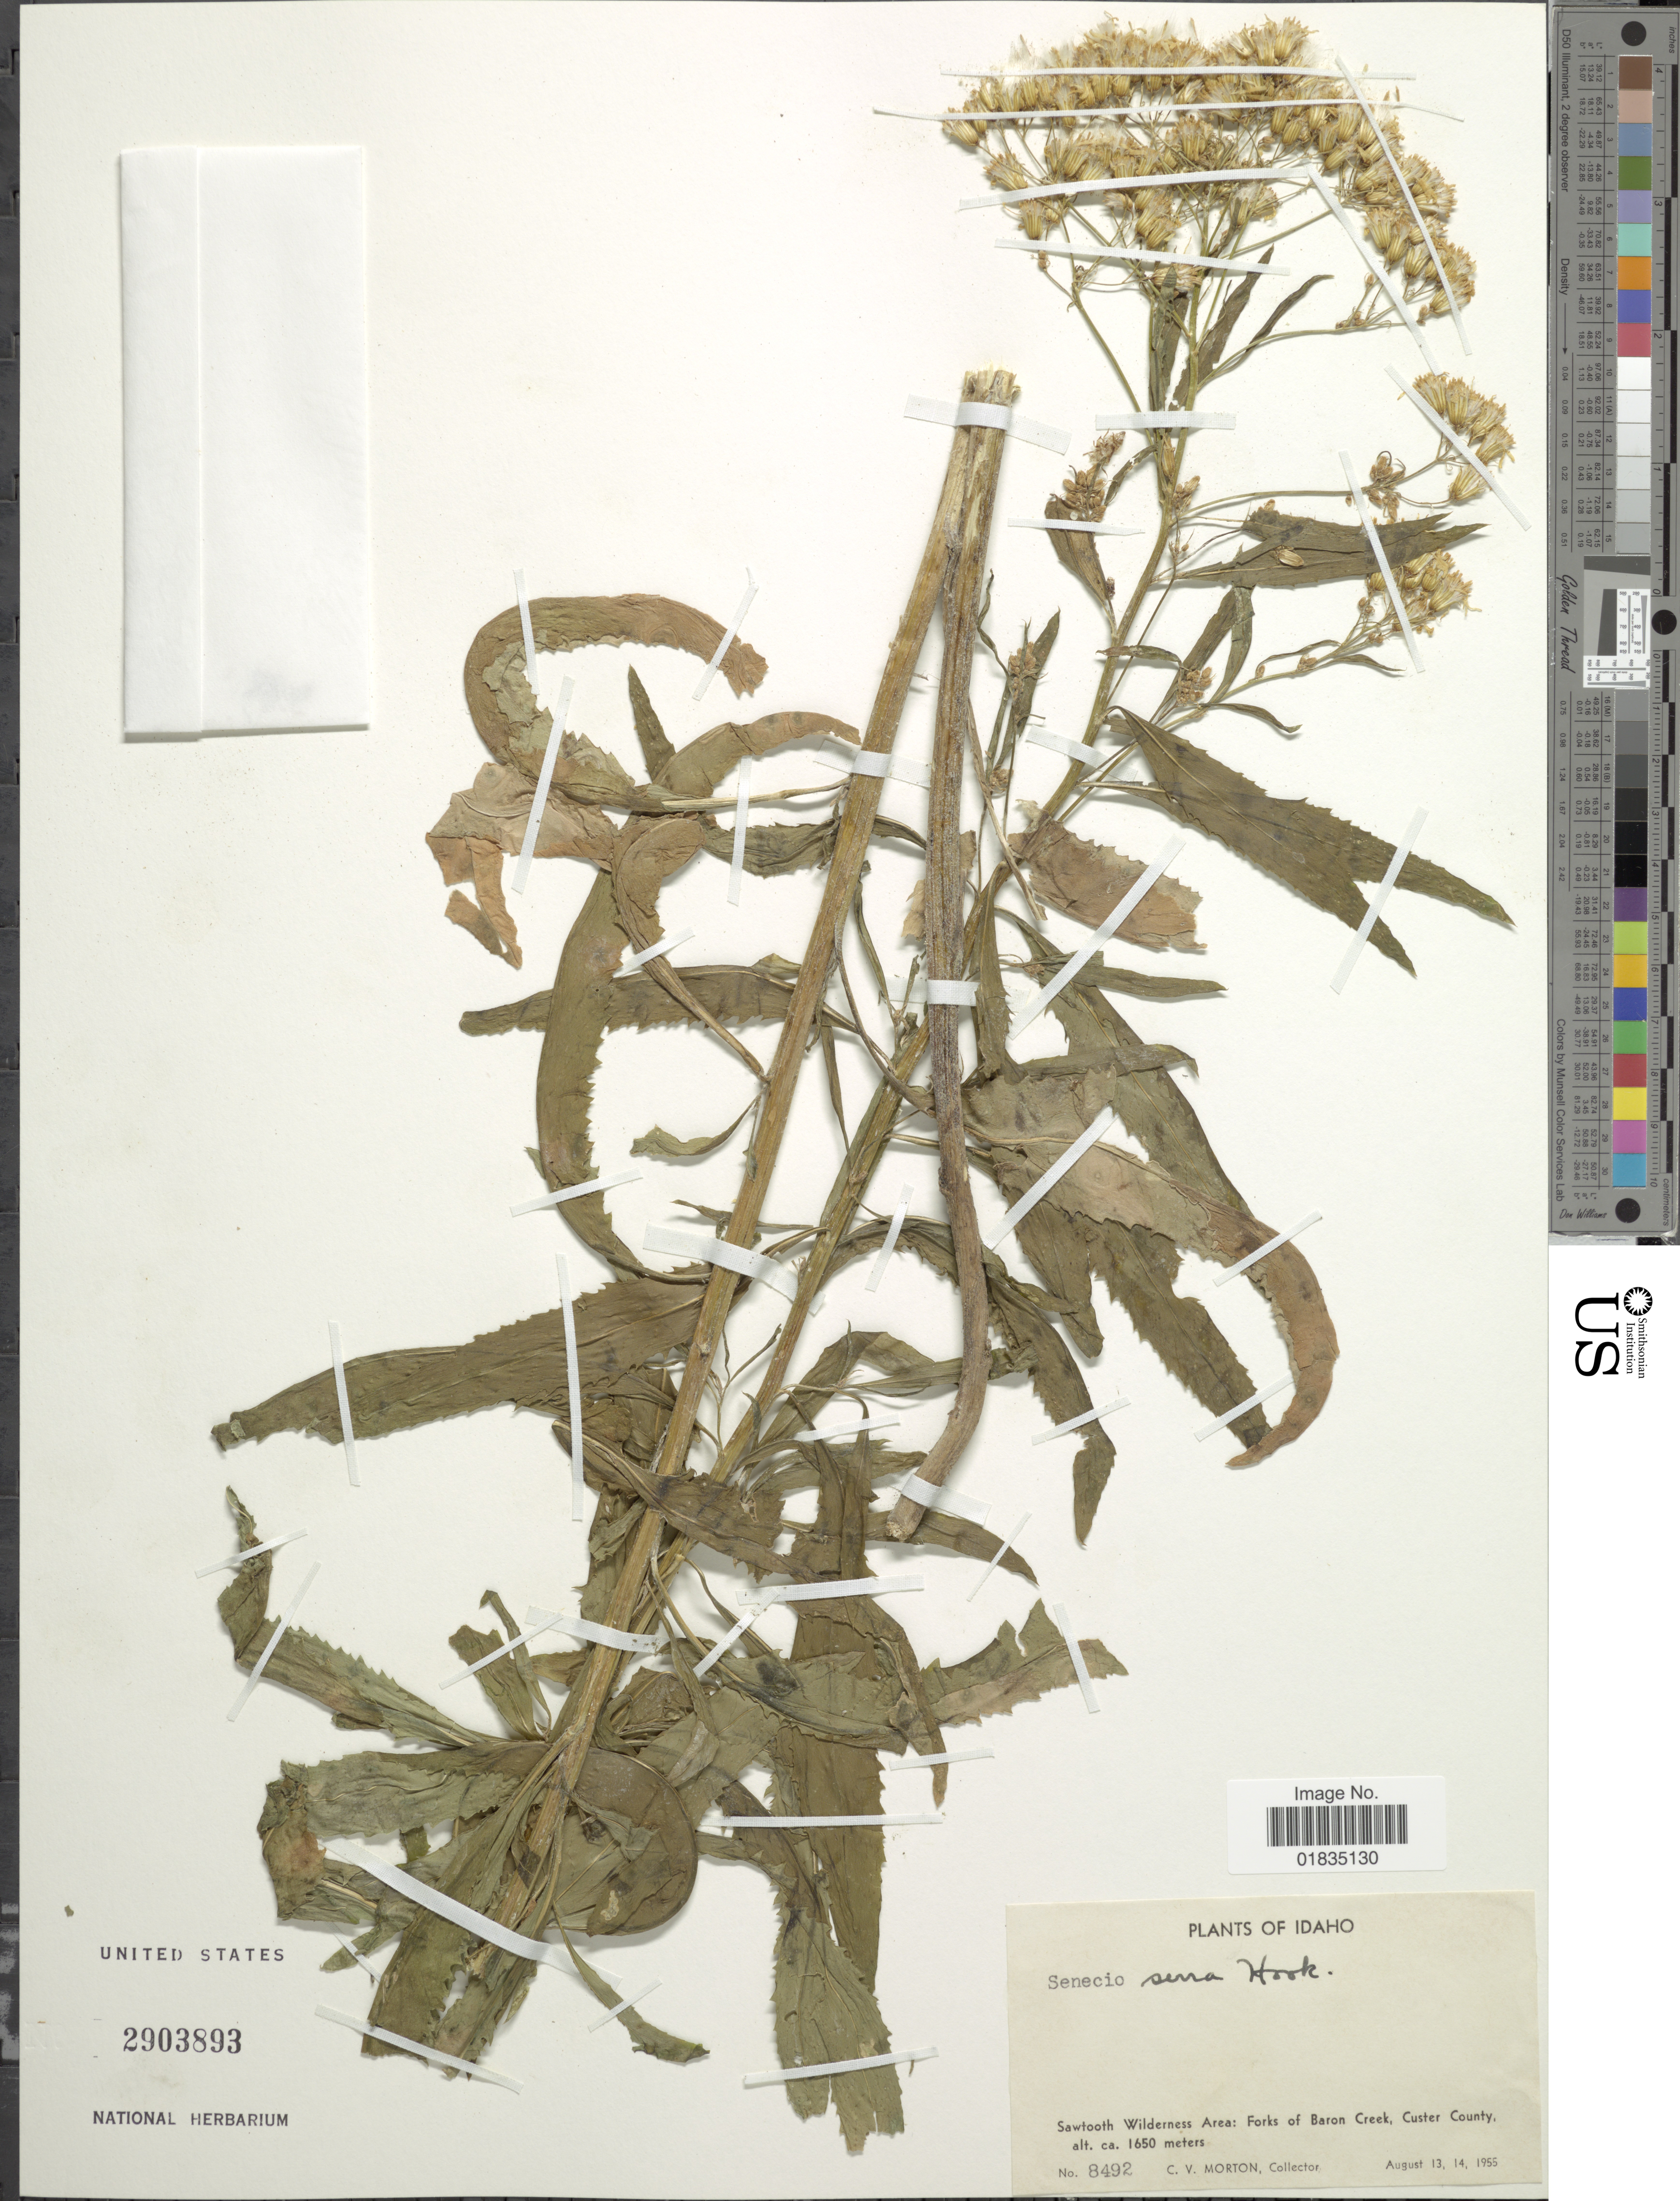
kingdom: Plantae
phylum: Tracheophyta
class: Magnoliopsida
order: Asterales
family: Asteraceae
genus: Senecio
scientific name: Senecio serra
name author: Hook.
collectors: C. V. Morton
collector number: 8492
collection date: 1955-08-13/1955-08-14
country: United States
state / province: Idaho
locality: Sawtooth Wilderness Area: Forks of Baron Creek, Custer County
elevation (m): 1650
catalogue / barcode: US 2903893